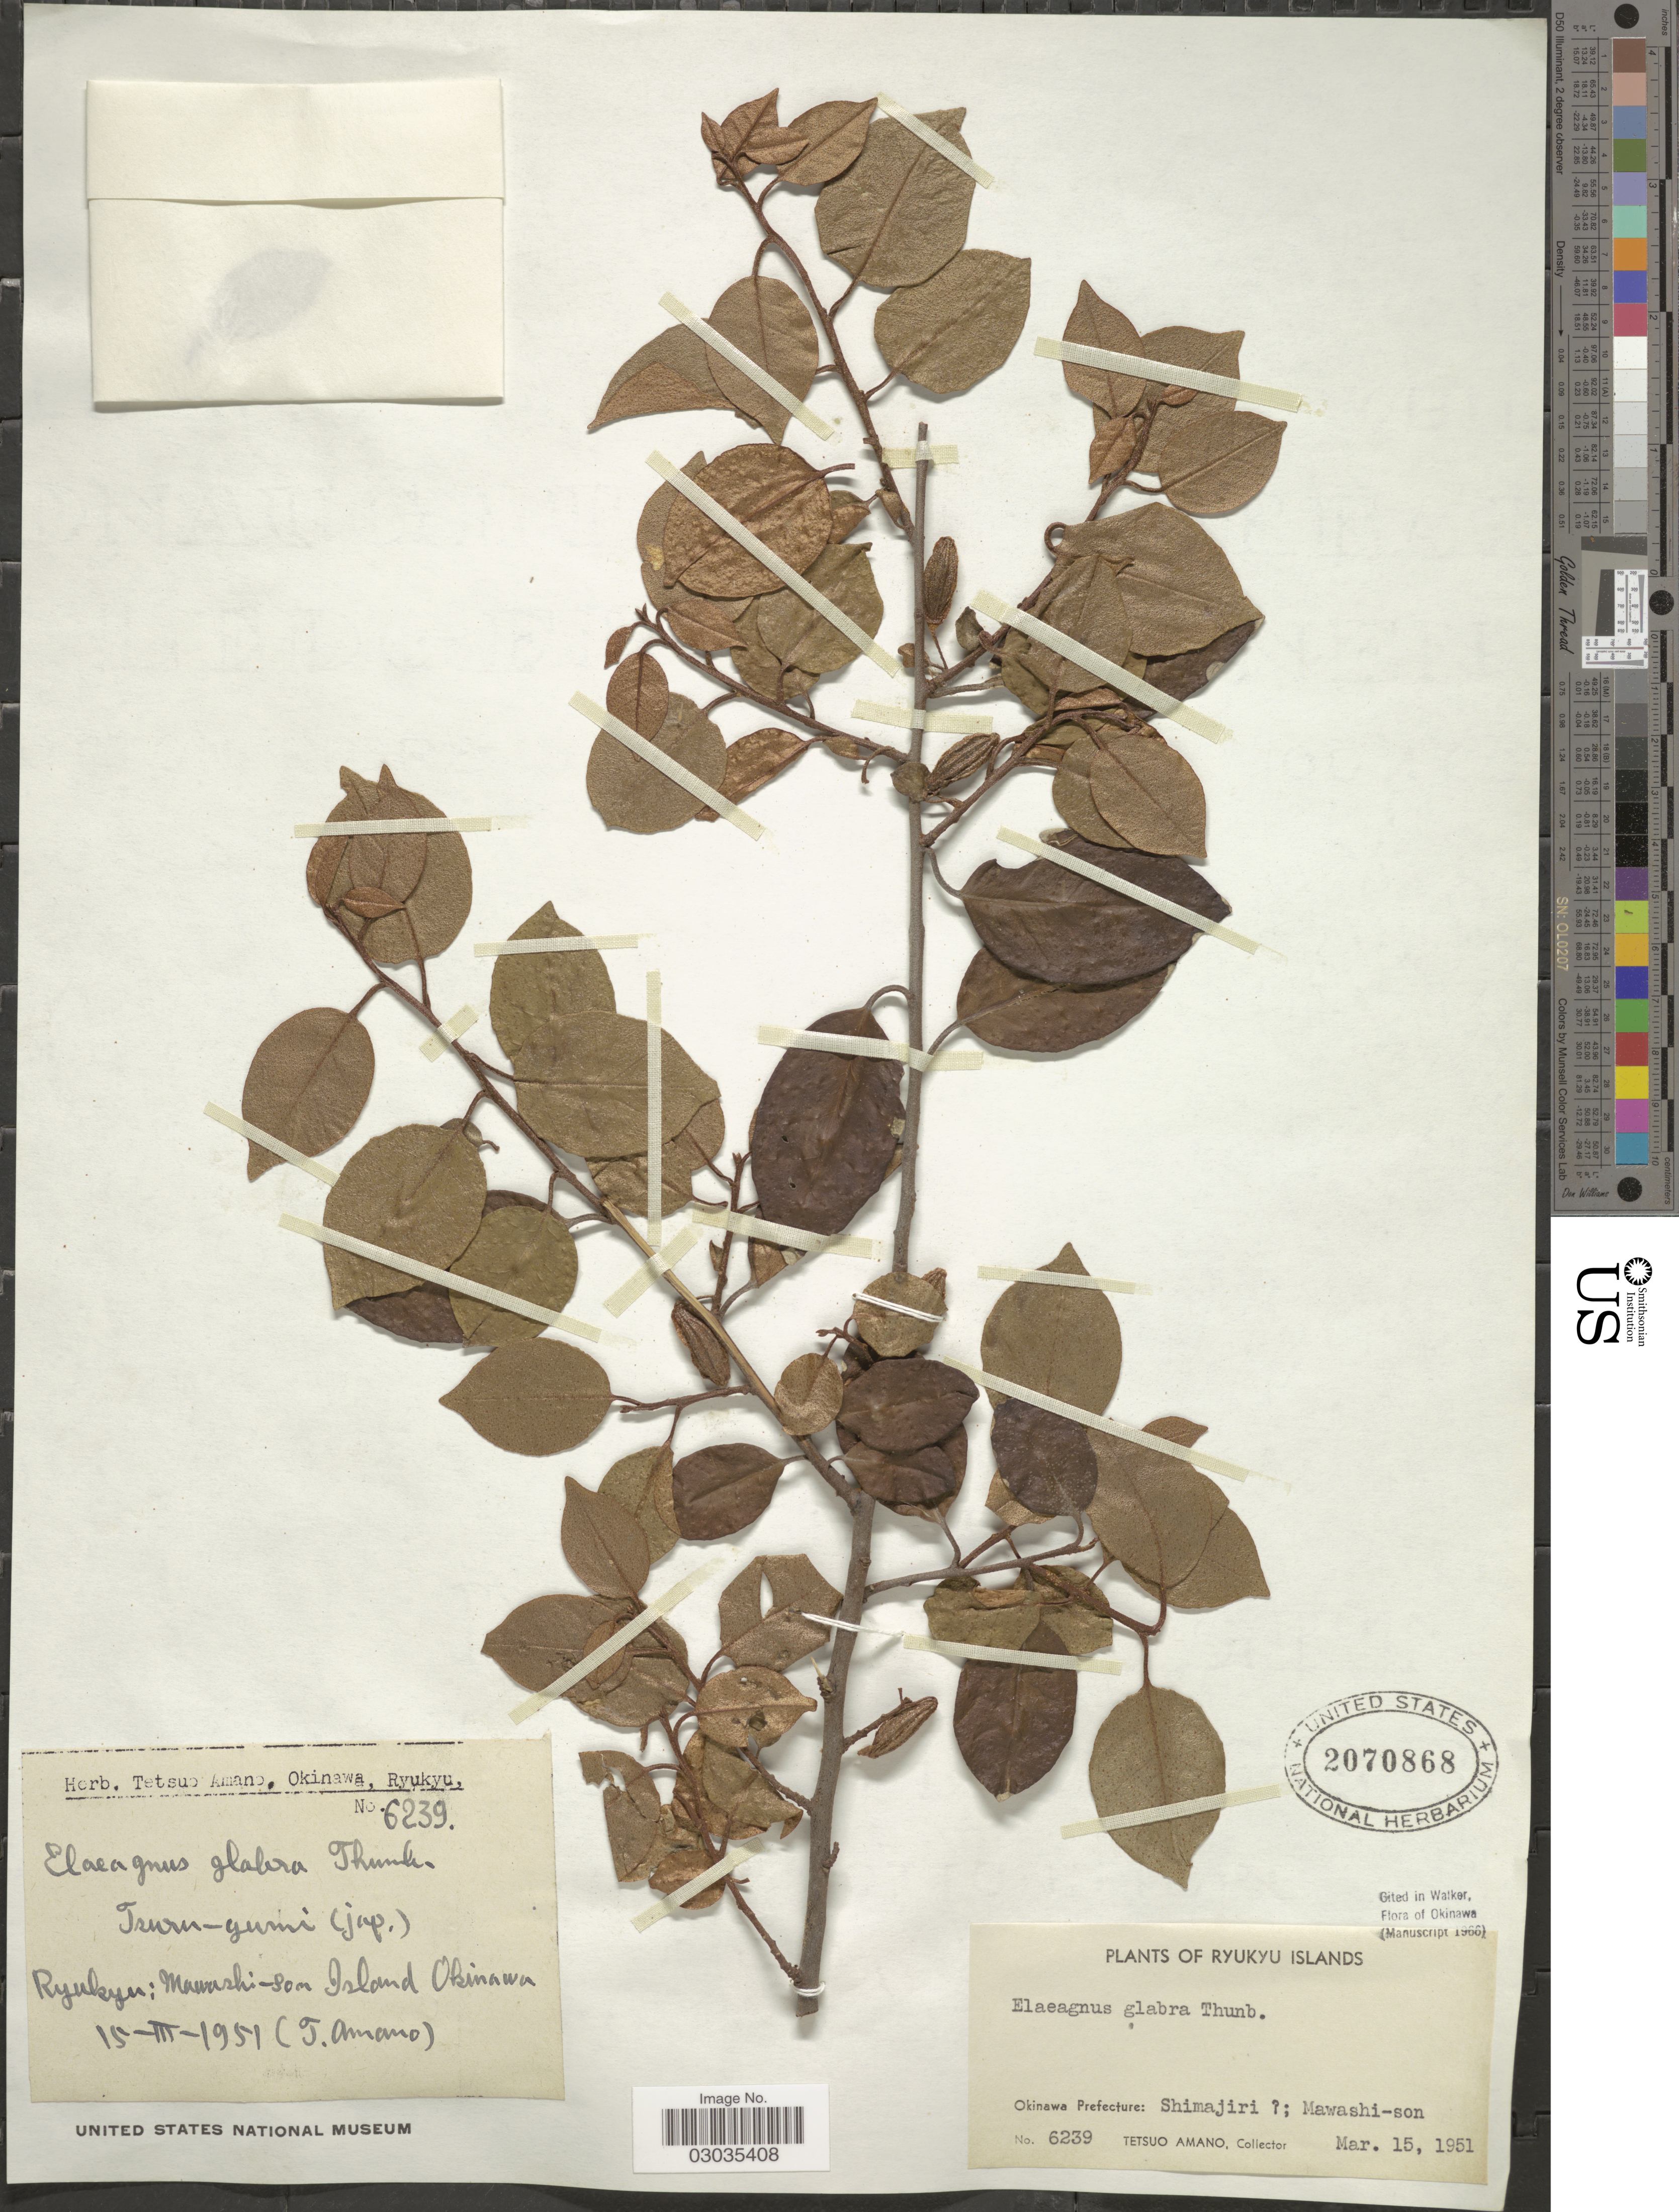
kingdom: Plantae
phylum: Tracheophyta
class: Magnoliopsida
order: Rosales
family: Elaeagnaceae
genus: Elaeagnus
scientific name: Elaeagnus glabra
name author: Thunb.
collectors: T. Amano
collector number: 6239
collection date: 1951-03-15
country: Japan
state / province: Okinawa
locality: Ryukyu Islands. Okinawa Prefecture: Shimajiri [unsure placement]; Mawashi-son.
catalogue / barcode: US 2070868